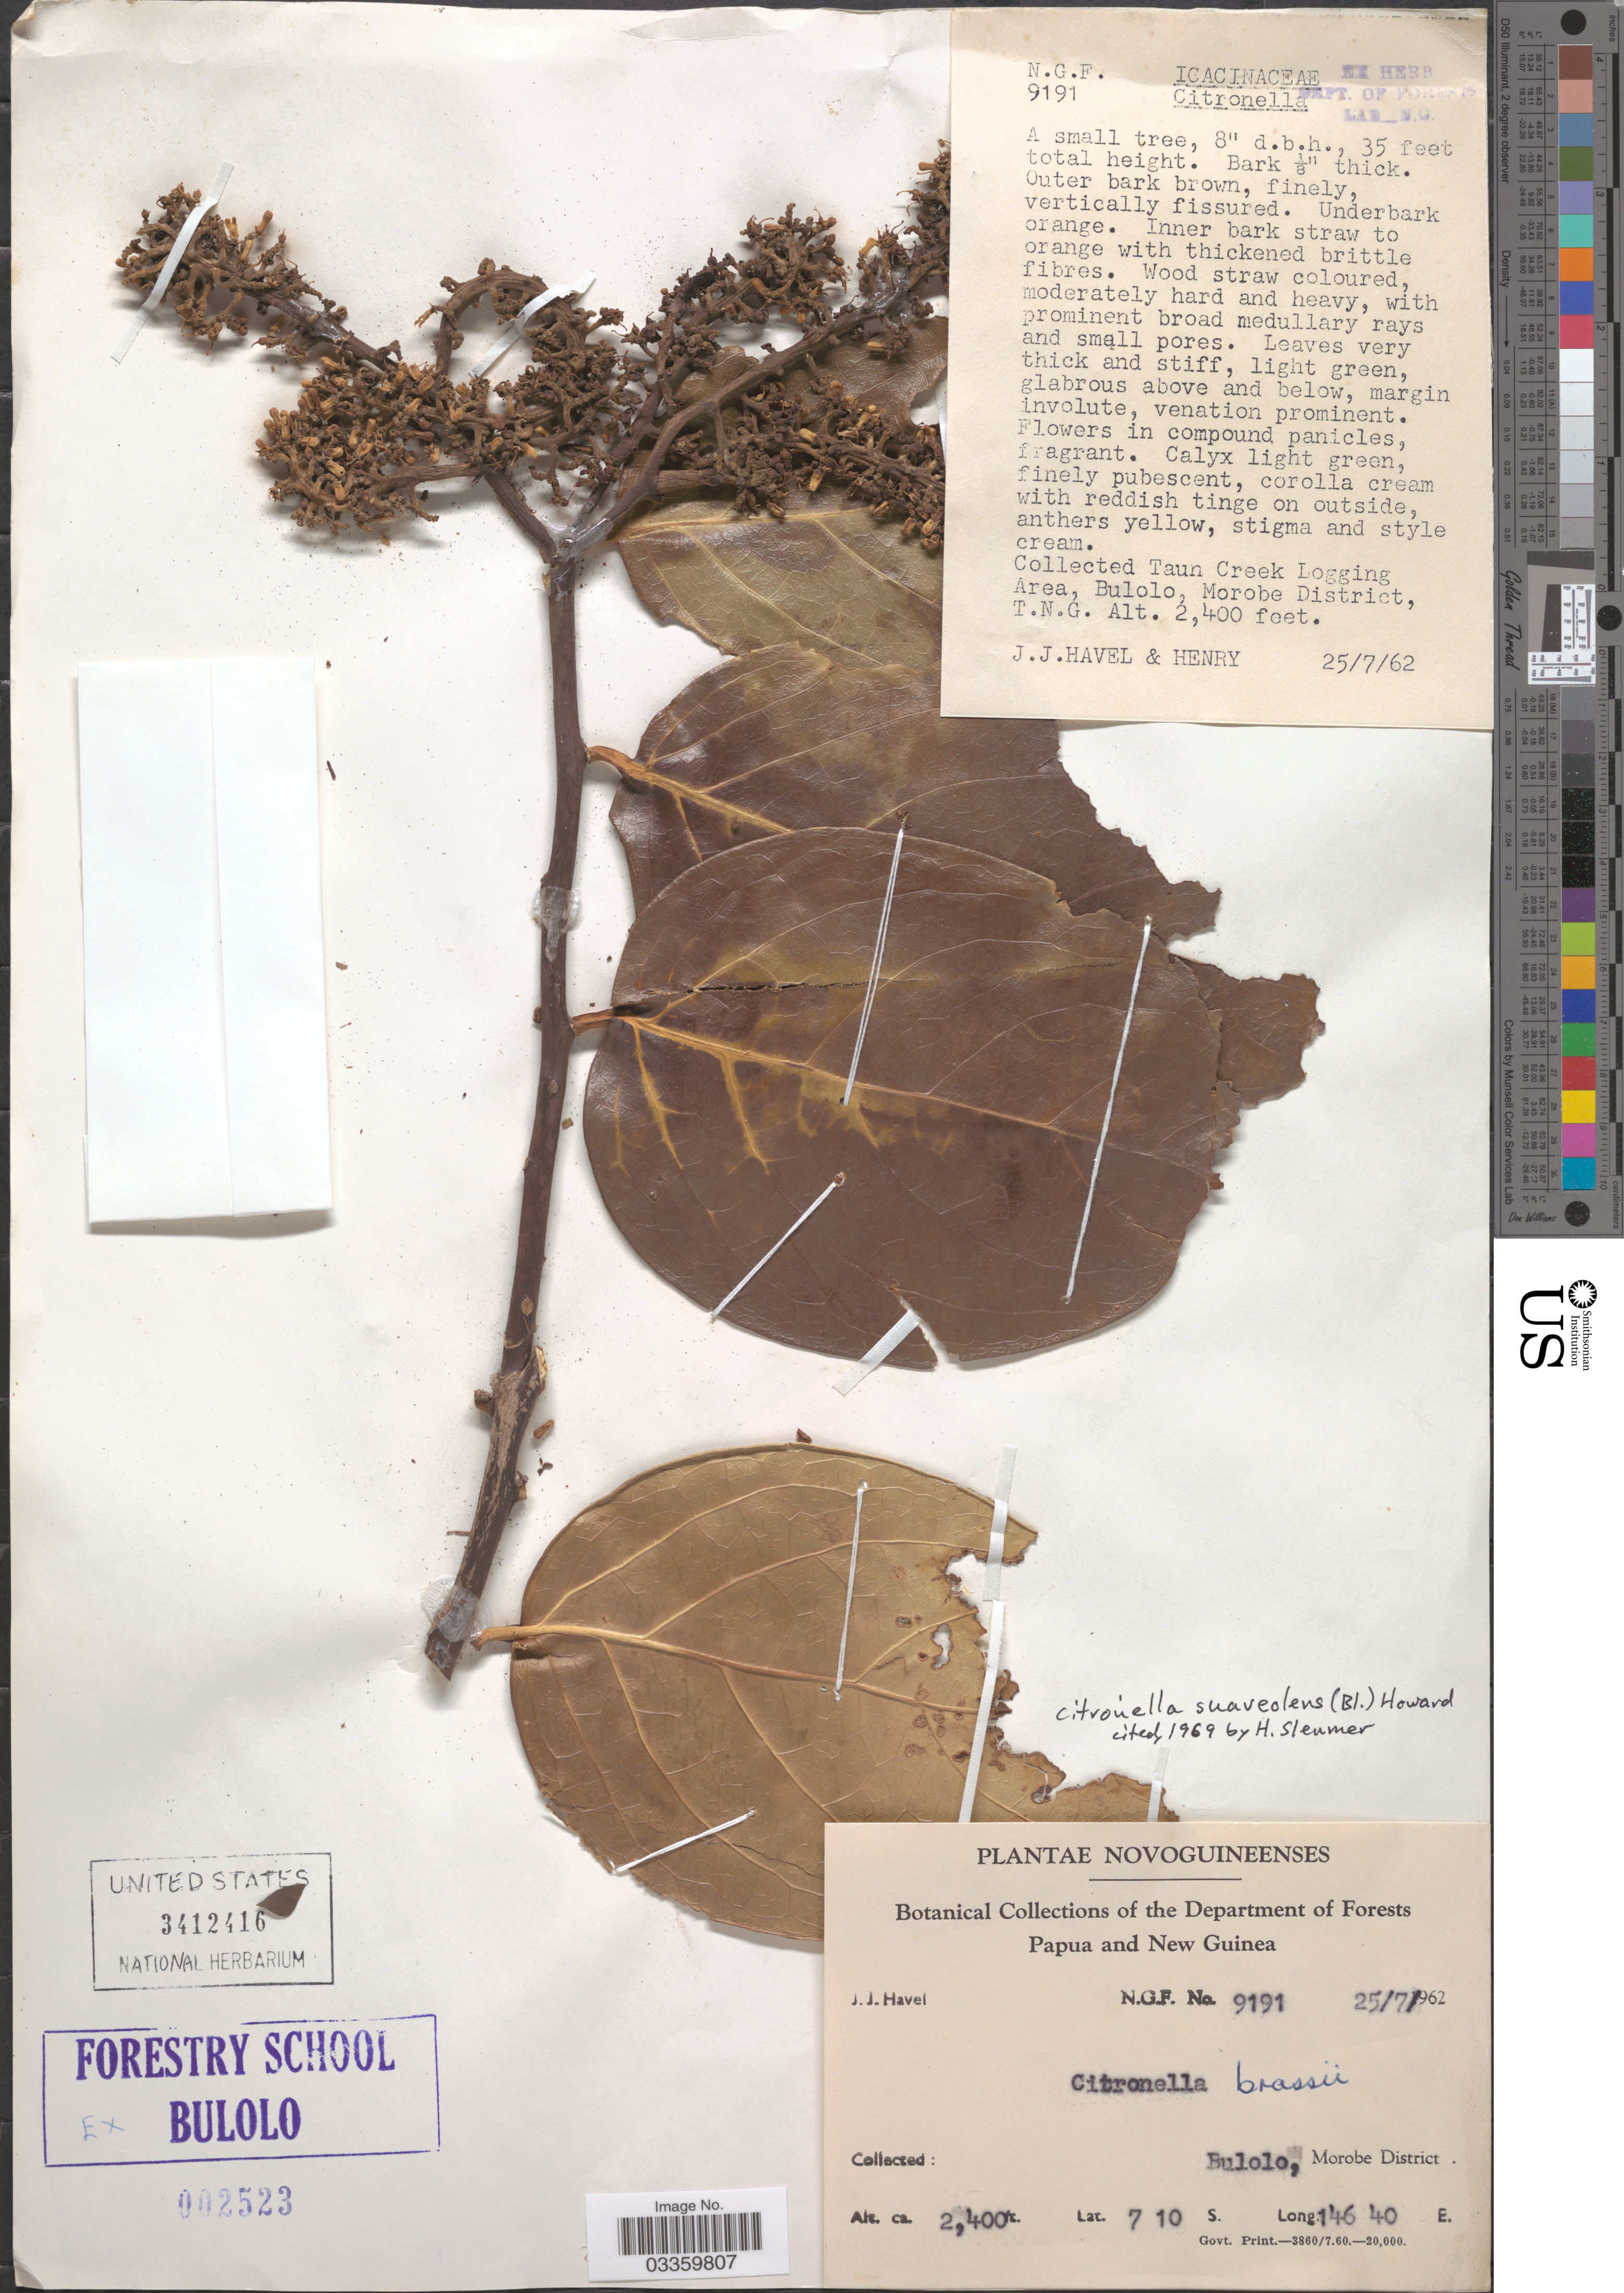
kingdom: Plantae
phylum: Tracheophyta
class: Magnoliopsida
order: Cardiopteridales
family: Cardiopteridaceae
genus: Citronella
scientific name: Citronella suaveolens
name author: (Blume) R.A. Howard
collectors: J. Havel & -. Henry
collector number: N.G.F. 9191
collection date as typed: Transcribed d/m/y: 25/7/62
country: Papua New Guinea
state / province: Morobe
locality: Novoguineenses. Taun Creek Logging Area, Bulolo, Morobe District, T.N.G.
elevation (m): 732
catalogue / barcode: US 3412416